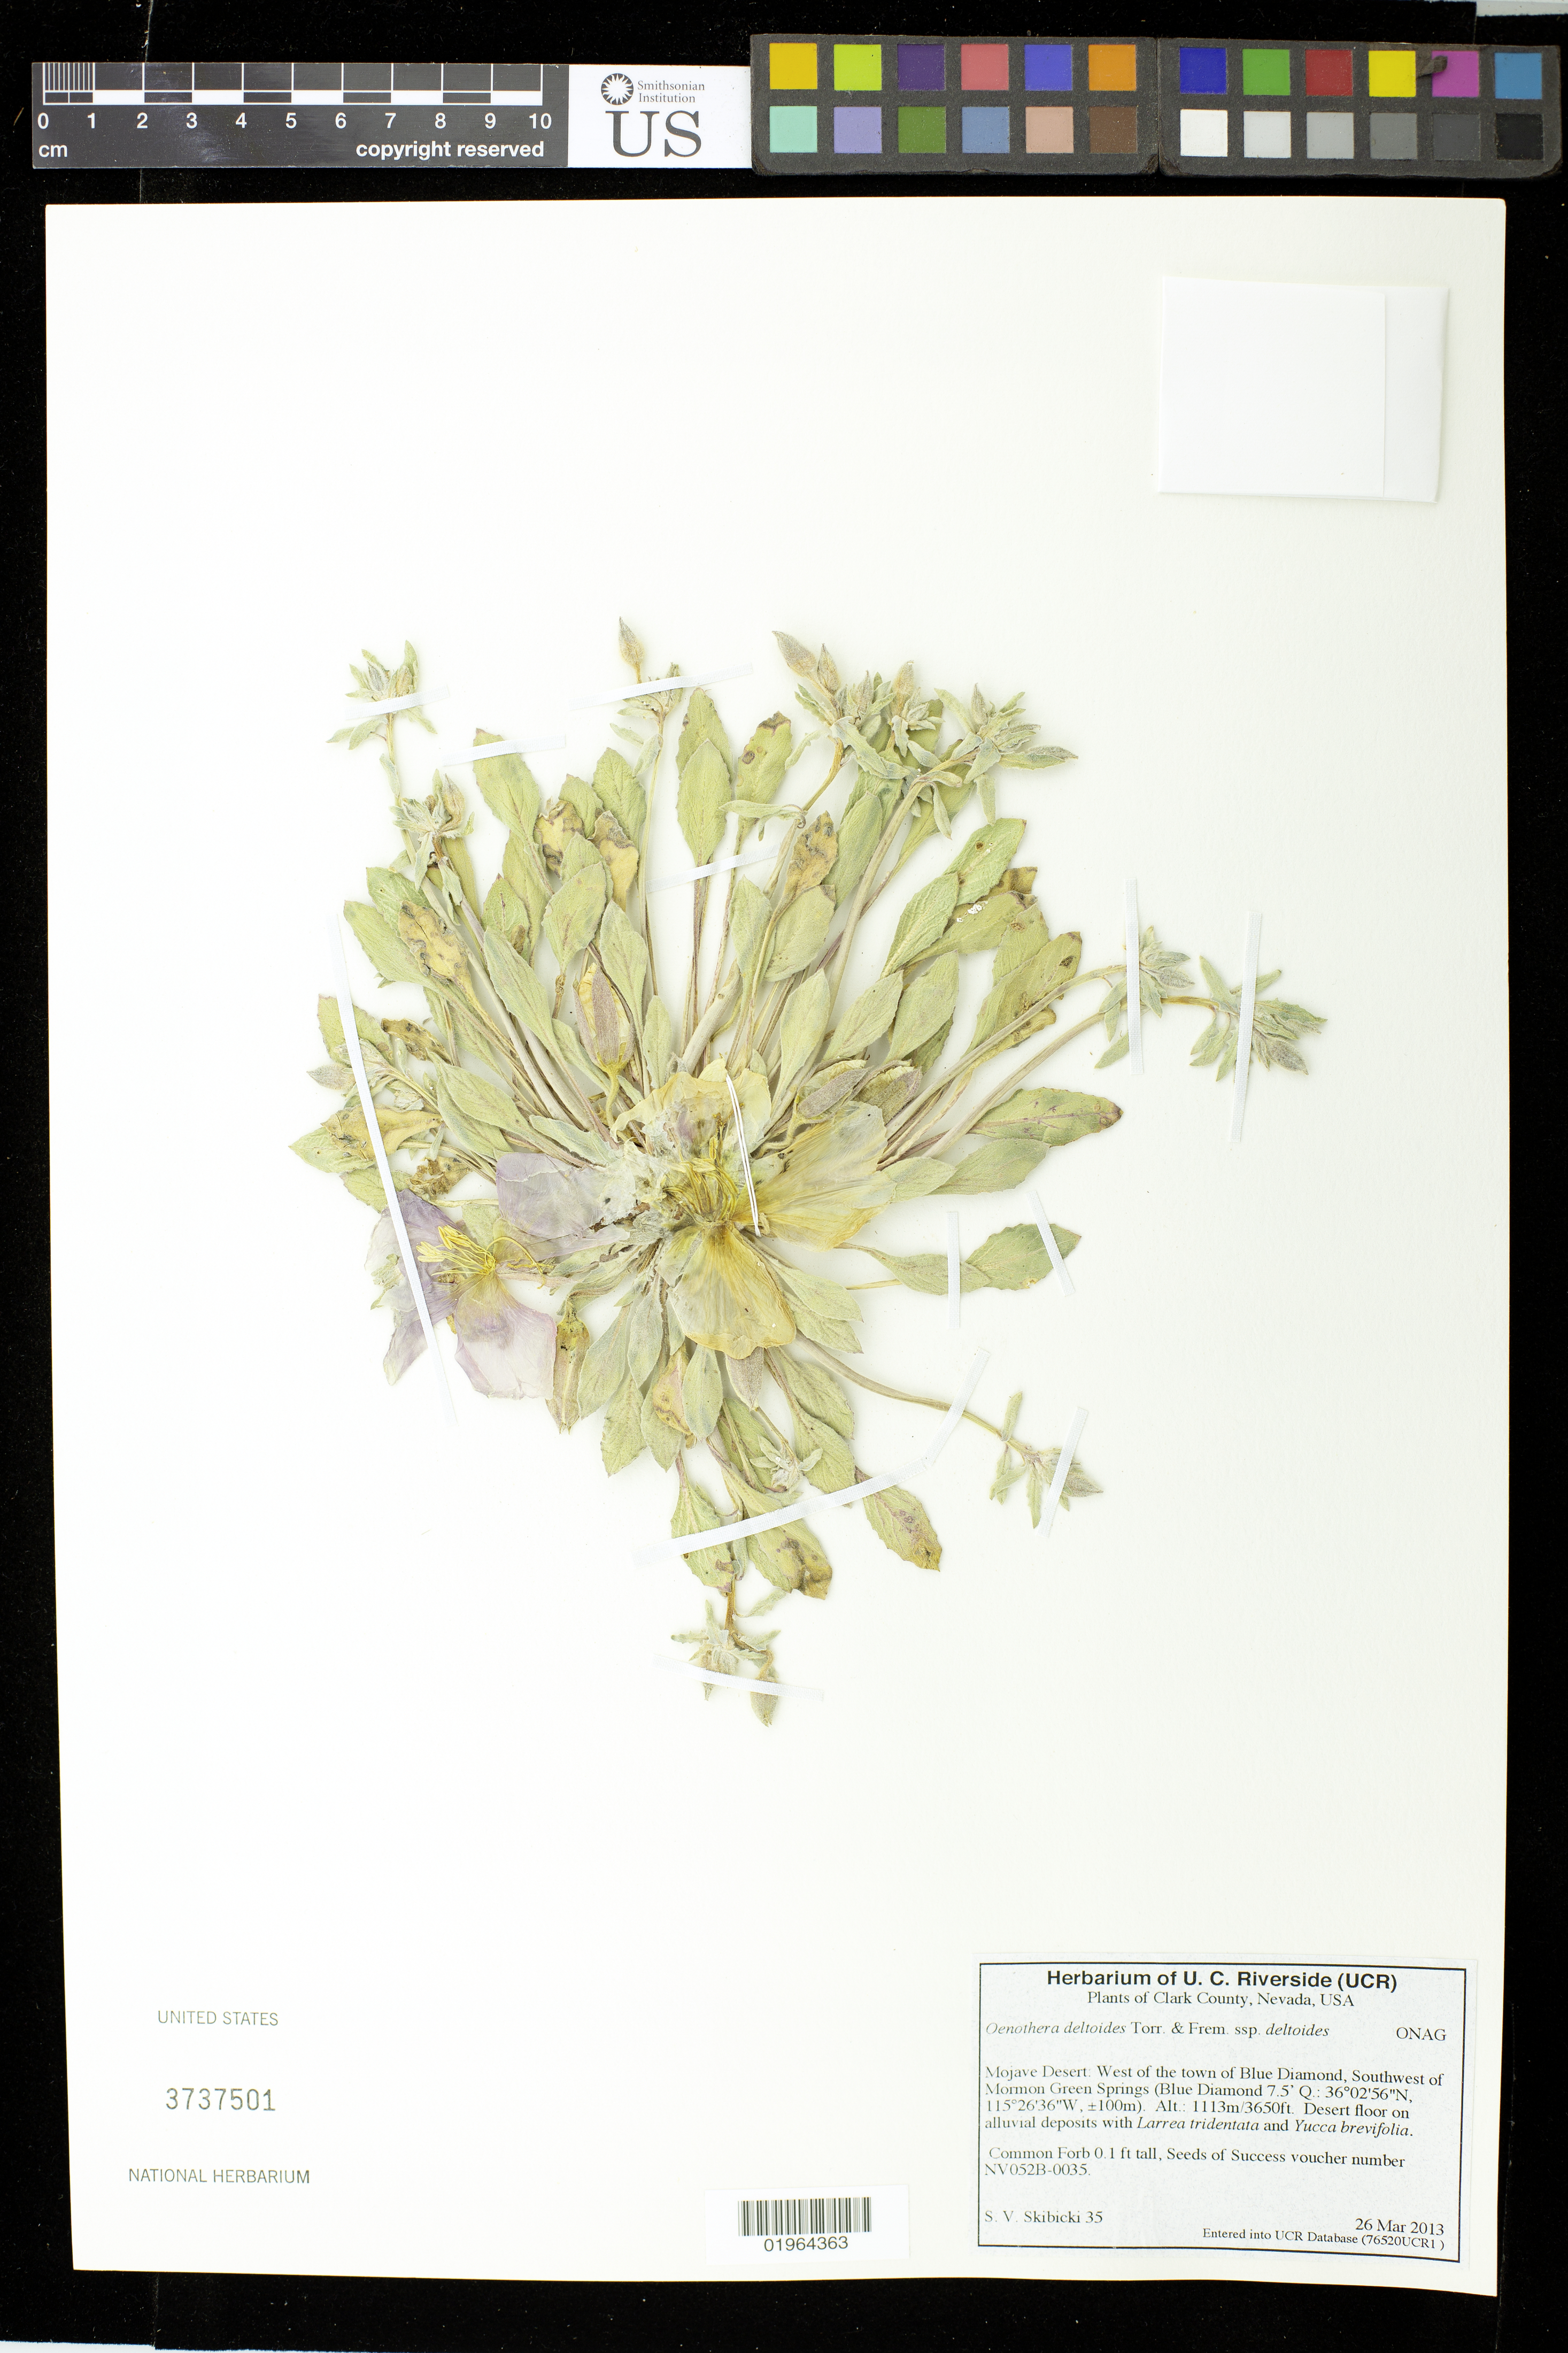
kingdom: Plantae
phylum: Tracheophyta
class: Magnoliopsida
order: Myrtales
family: Onagraceae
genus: Oenothera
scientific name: Oenothera deltoides subsp. deltoides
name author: Torr. & Frém.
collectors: S. Skibicki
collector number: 35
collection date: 2013-03-26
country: United States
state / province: Nevada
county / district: Clark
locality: Mojave Desert, W of the town of Blue Diamond, SW of Mormon Green Springs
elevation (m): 1113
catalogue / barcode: US 3737501